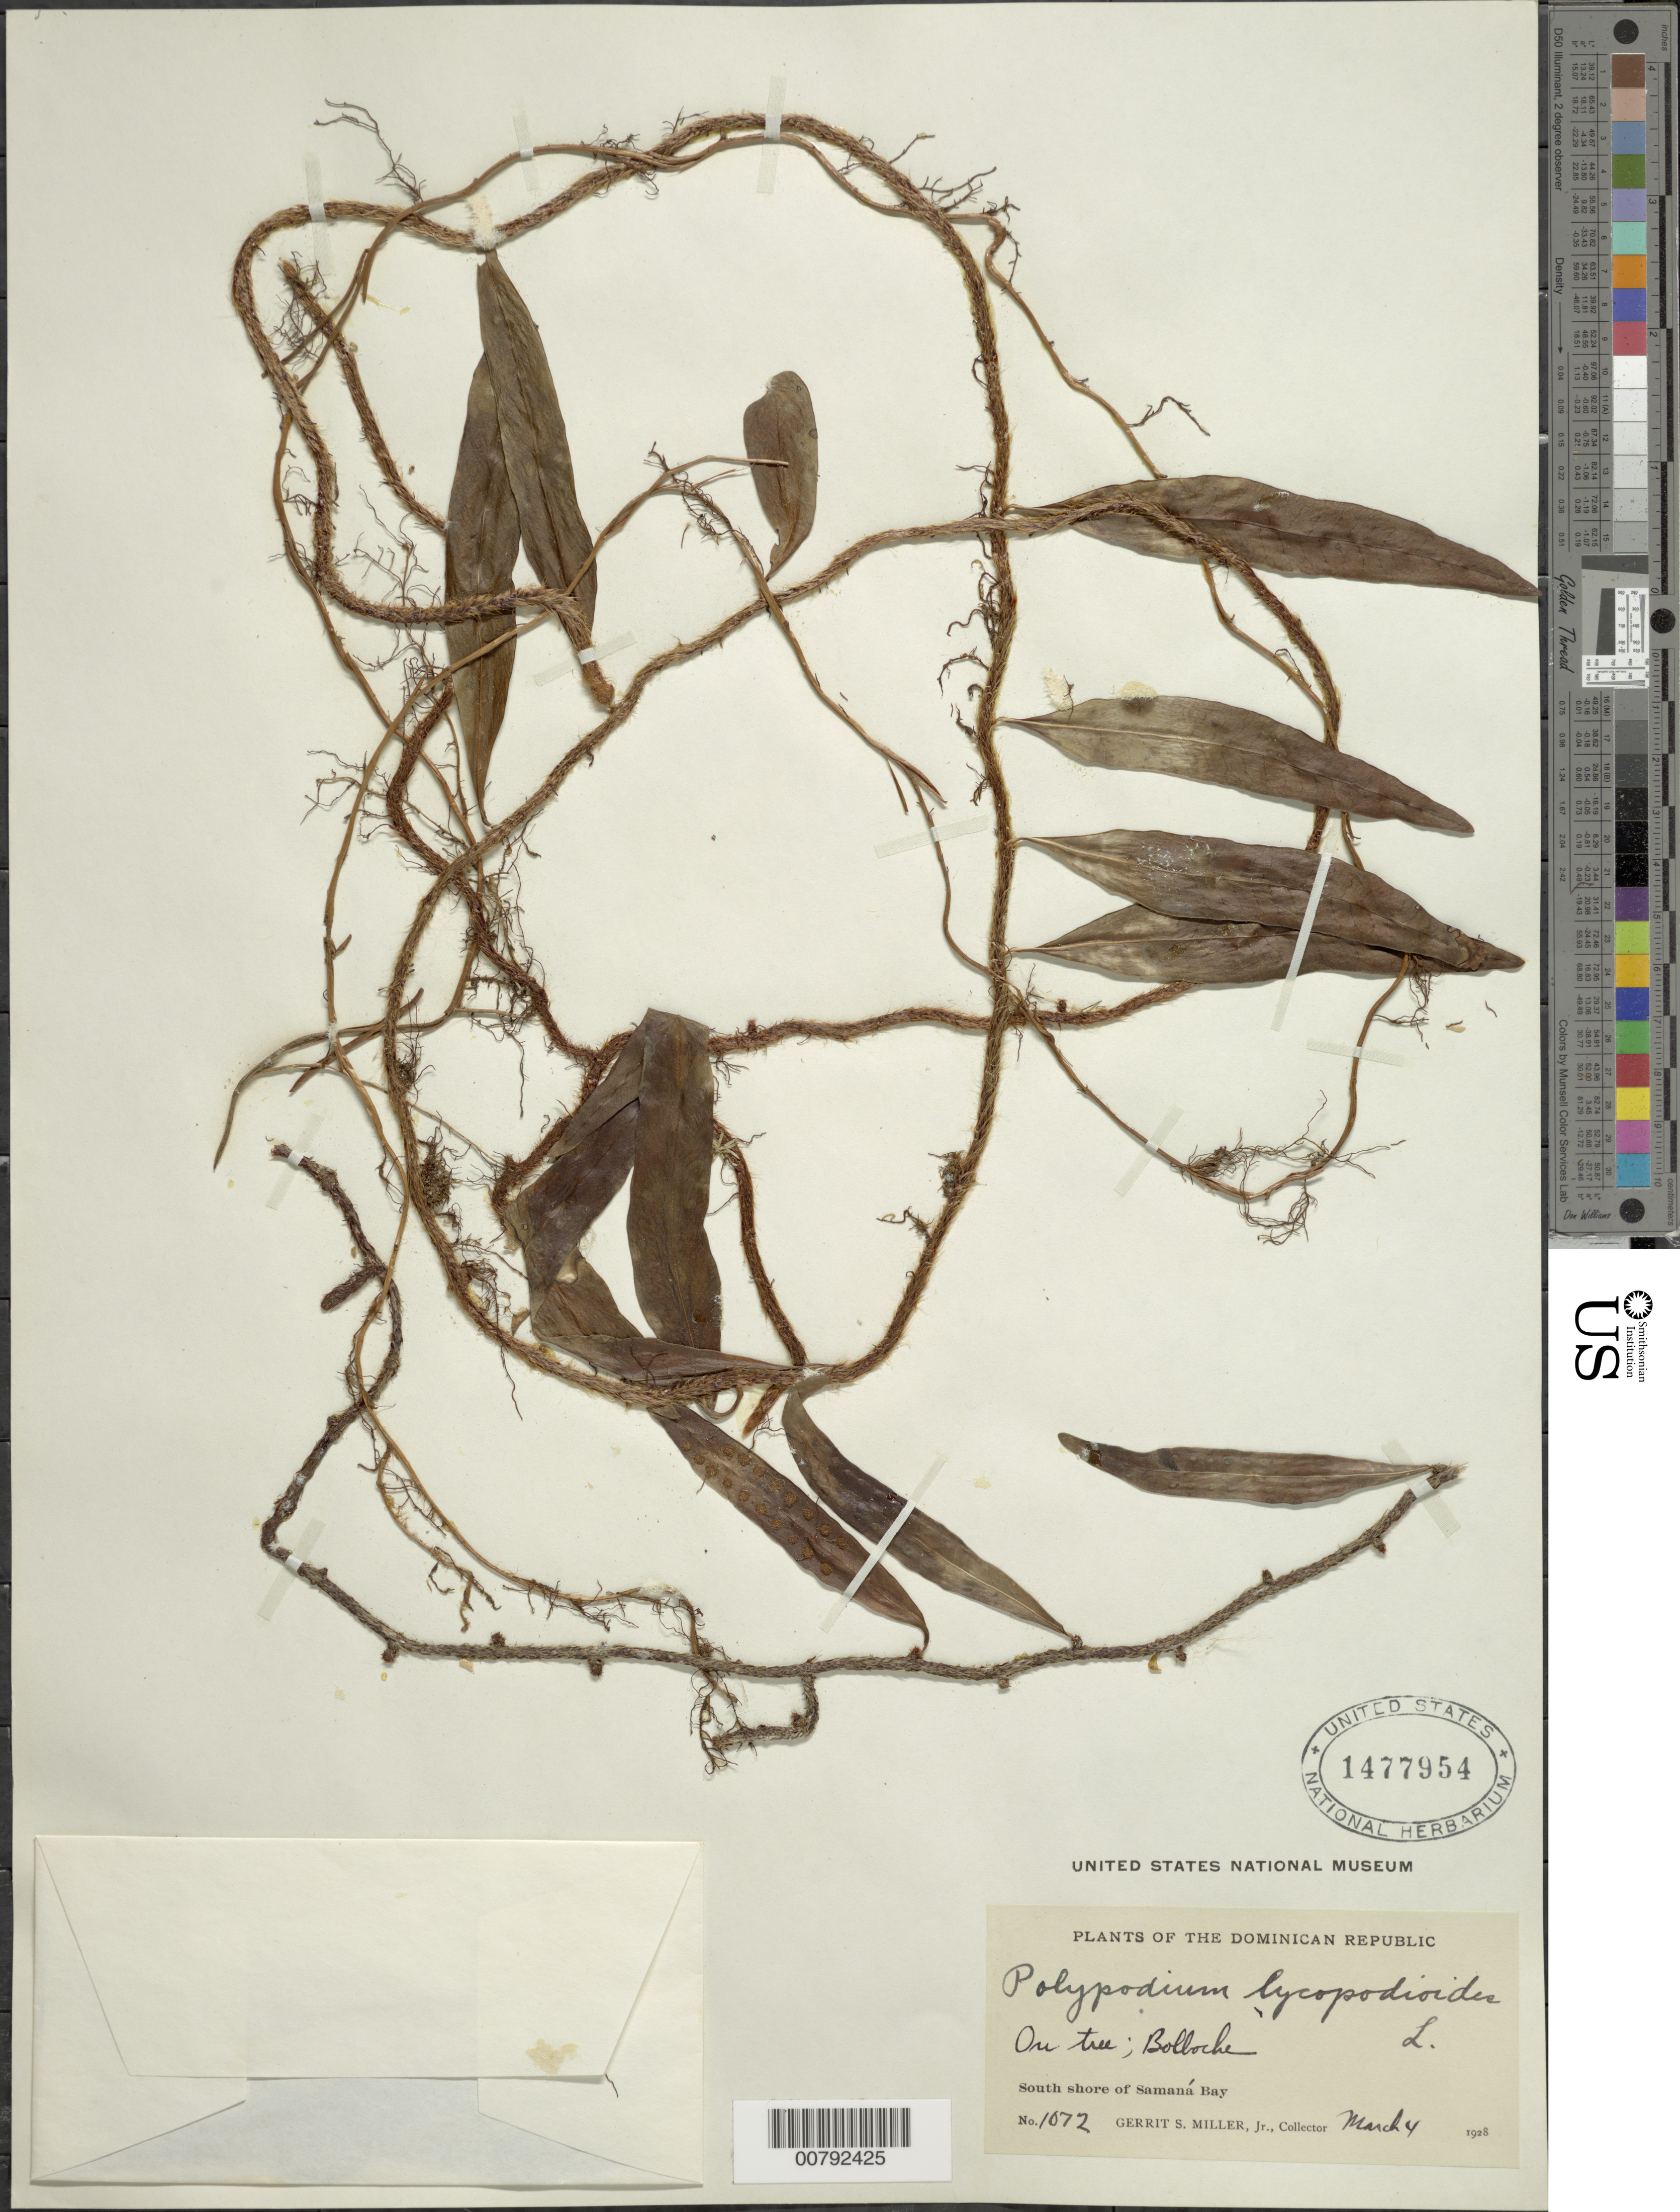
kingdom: Plantae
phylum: Tracheophyta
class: Polypodiopsida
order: Polypodiales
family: Polypodiaceae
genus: Microgramma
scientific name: Microgramma lycopodioides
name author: (L.) Copel.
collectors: G. S. Miller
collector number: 1072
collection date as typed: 04 Mar 1928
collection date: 1928-03-04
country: Dominican Republic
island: Hispaniola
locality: Samaná Bay, S shore; Bolloche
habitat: On tree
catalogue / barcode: US 1477954